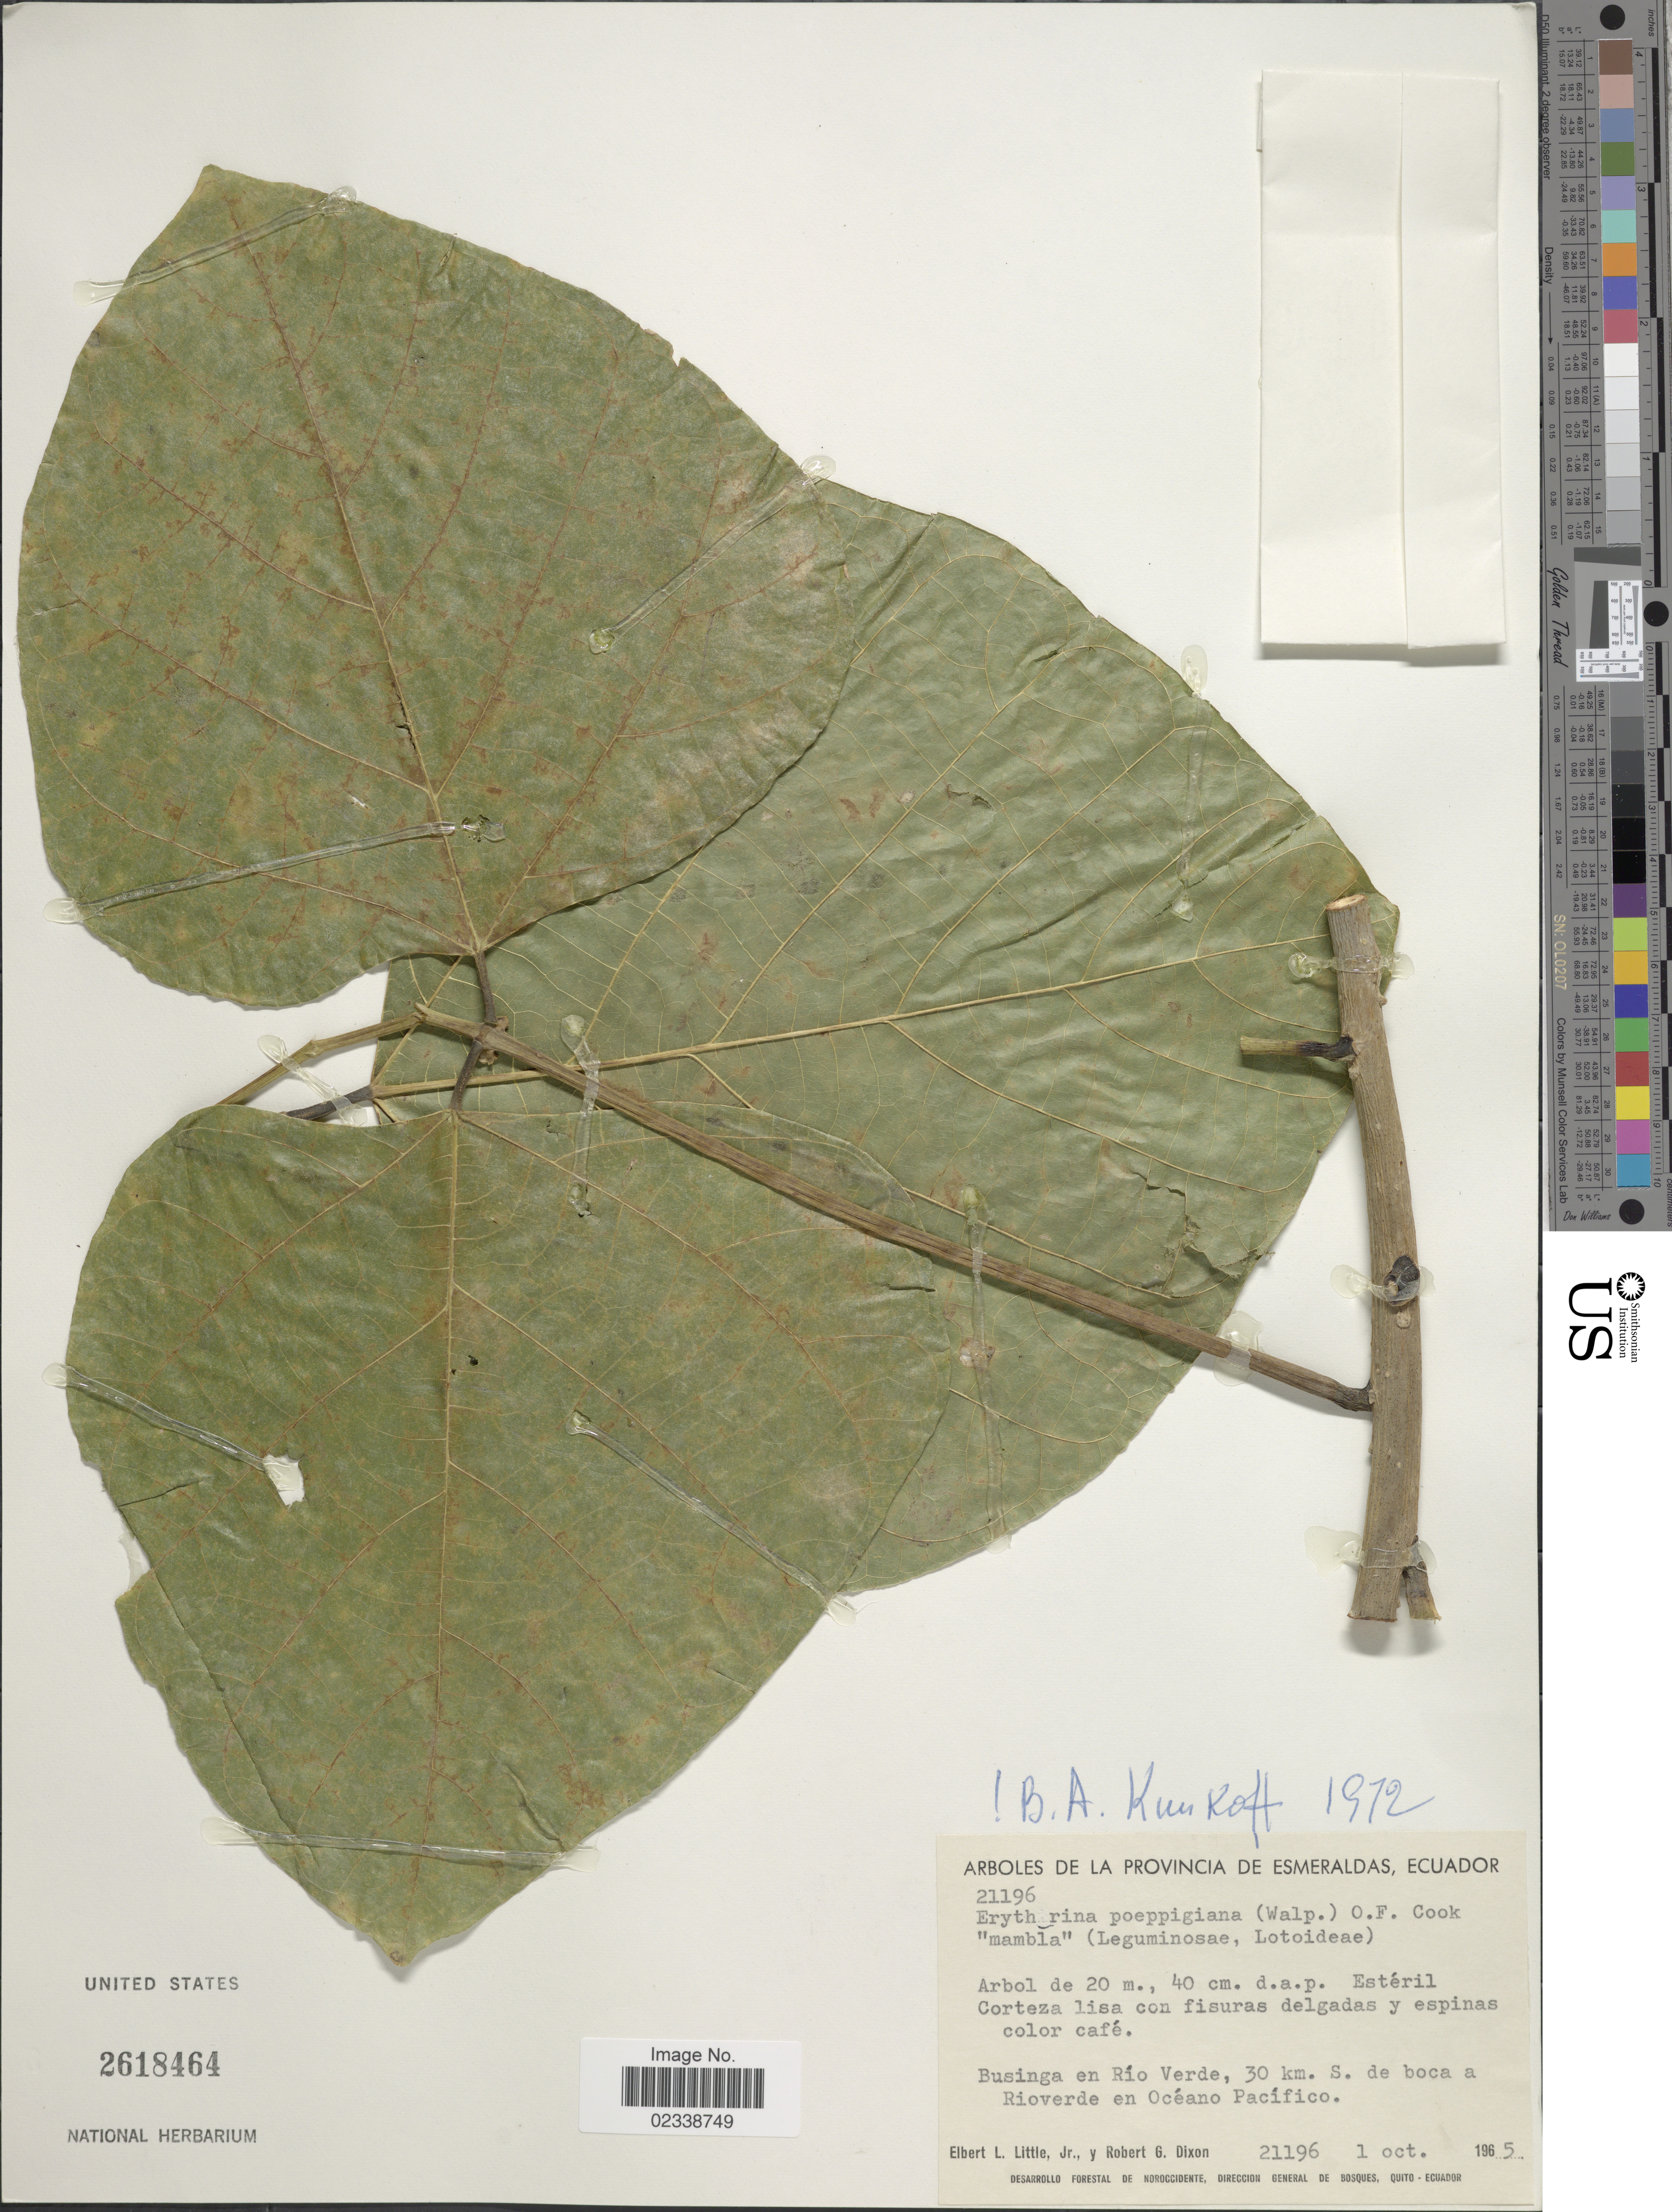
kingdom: Plantae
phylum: Tracheophyta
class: Magnoliopsida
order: Fabales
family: Fabaceae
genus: Erythrina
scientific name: Erythrina poeppigiana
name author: (Walp.) O.F. Cook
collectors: E. L. Little & R. G. Dixon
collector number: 21196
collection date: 1965-10-01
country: Ecuador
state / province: Esmeraldas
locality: Arboles de la Provincia de Esmeraldas, Businga en Rio Verde, 30 km S de boca a Rioverde en Oceano Pacifico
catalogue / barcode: US 2618464